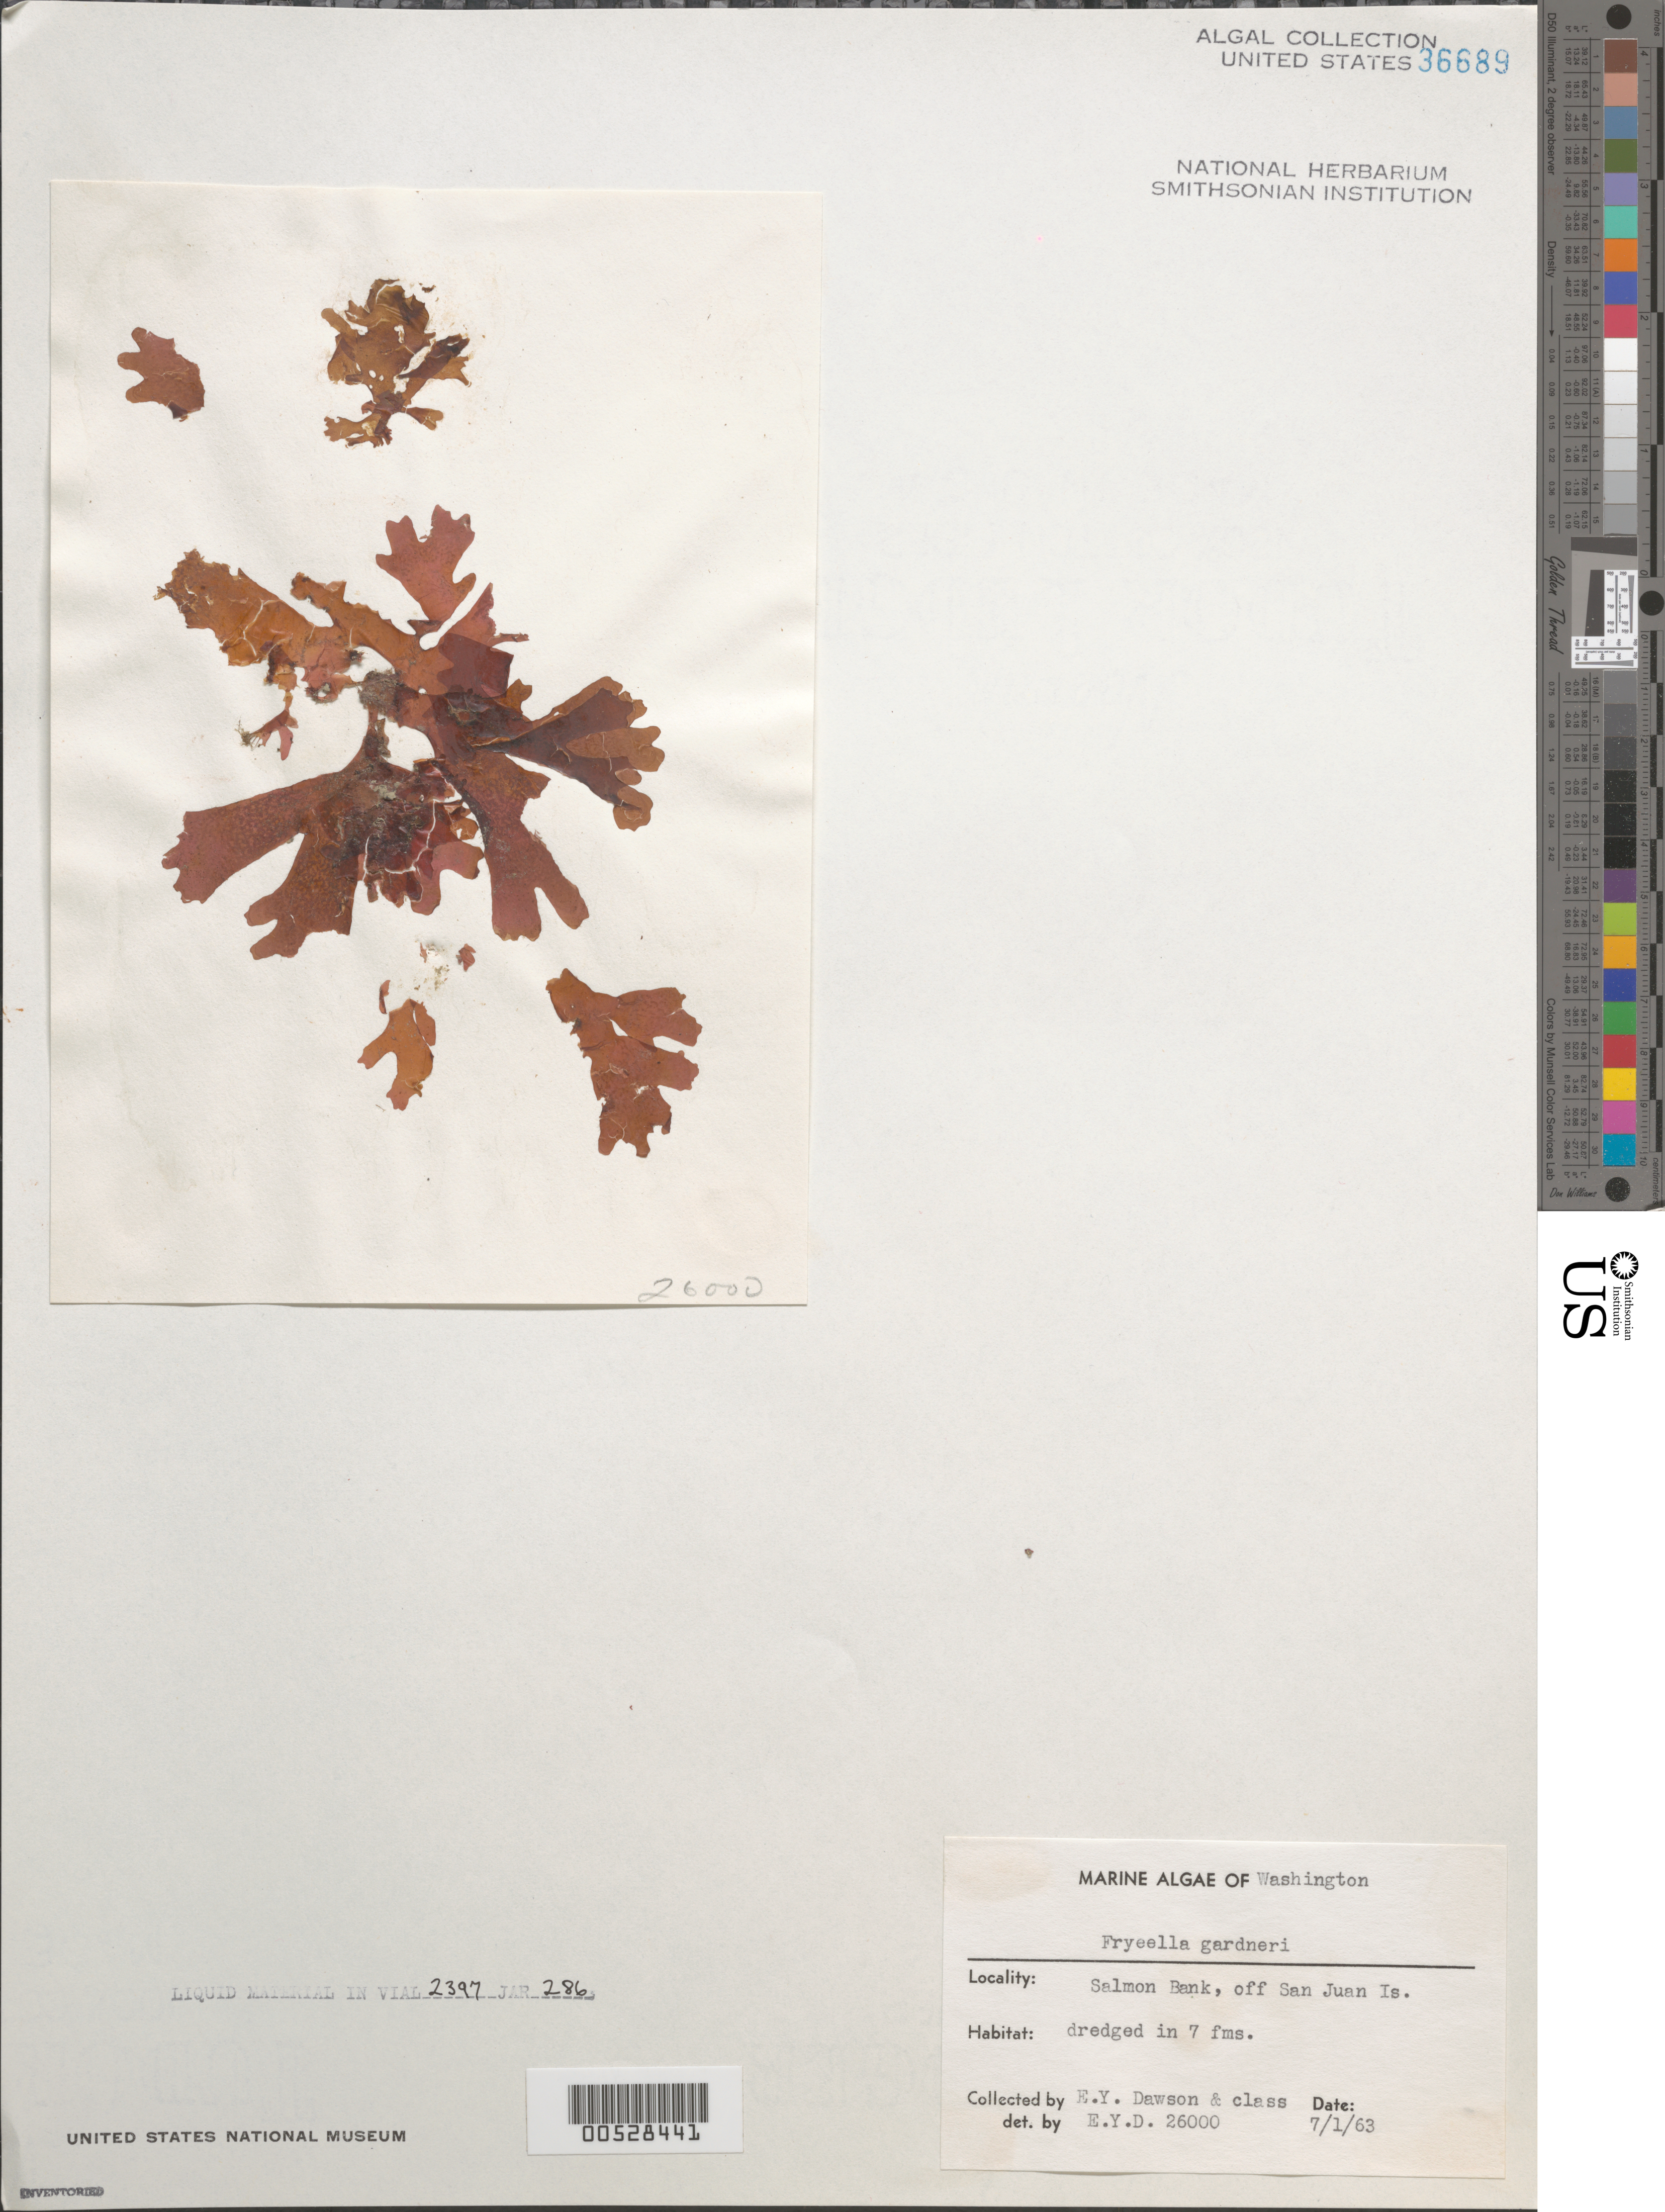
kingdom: Plantae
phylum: Rhodophyta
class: Florideophyceae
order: Rhodymeniales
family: Fryeellaceae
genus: Fryeella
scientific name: Fryeella gardneri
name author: (Setch.) Kylin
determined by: Dawson, E. Y.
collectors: E. Y. Dawson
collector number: EYD 26000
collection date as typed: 01 Jul 1963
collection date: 1963-07-01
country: United States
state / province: Washington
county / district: San Juan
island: San Juan Island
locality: Salmon Bank, off San Juan Island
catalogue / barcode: US 36689